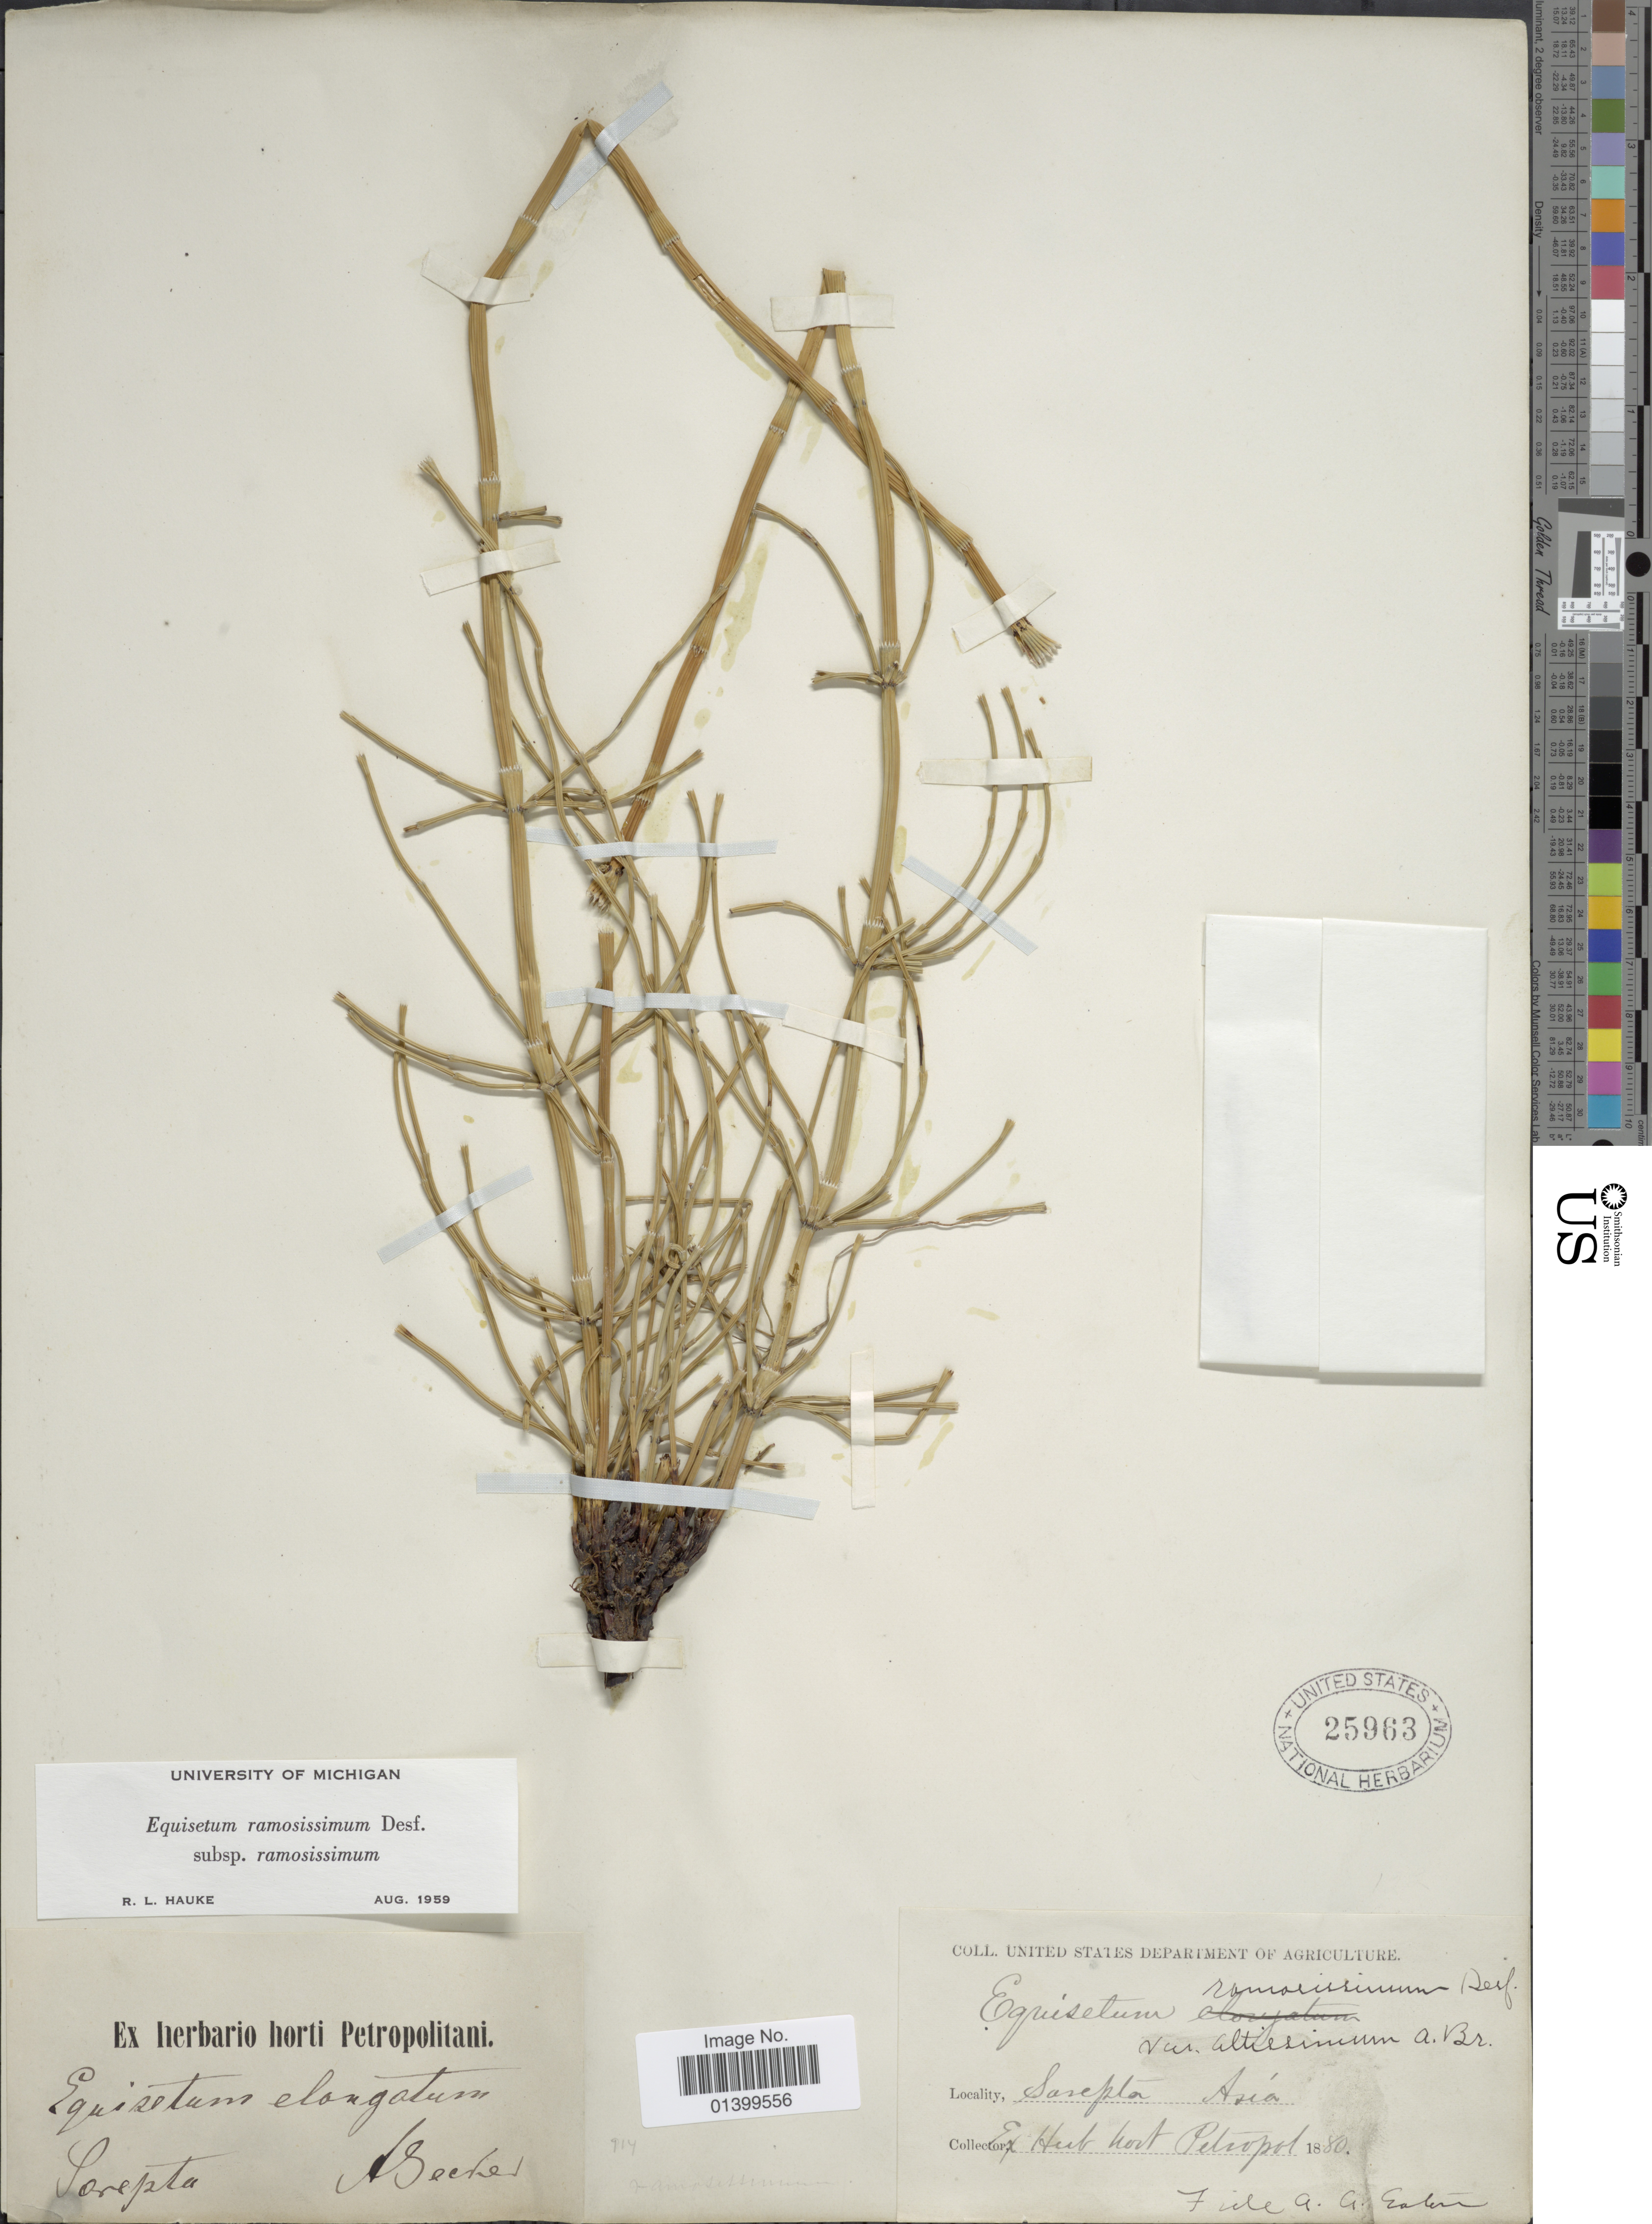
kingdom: Plantae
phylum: Tracheophyta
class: Polypodiopsida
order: Equisetales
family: Equisetaceae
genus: Equisetum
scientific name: Equisetum ramosissimum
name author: Desf.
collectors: A. Becker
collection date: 1880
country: Russian Federation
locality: Sarepta, Asia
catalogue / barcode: US 25963